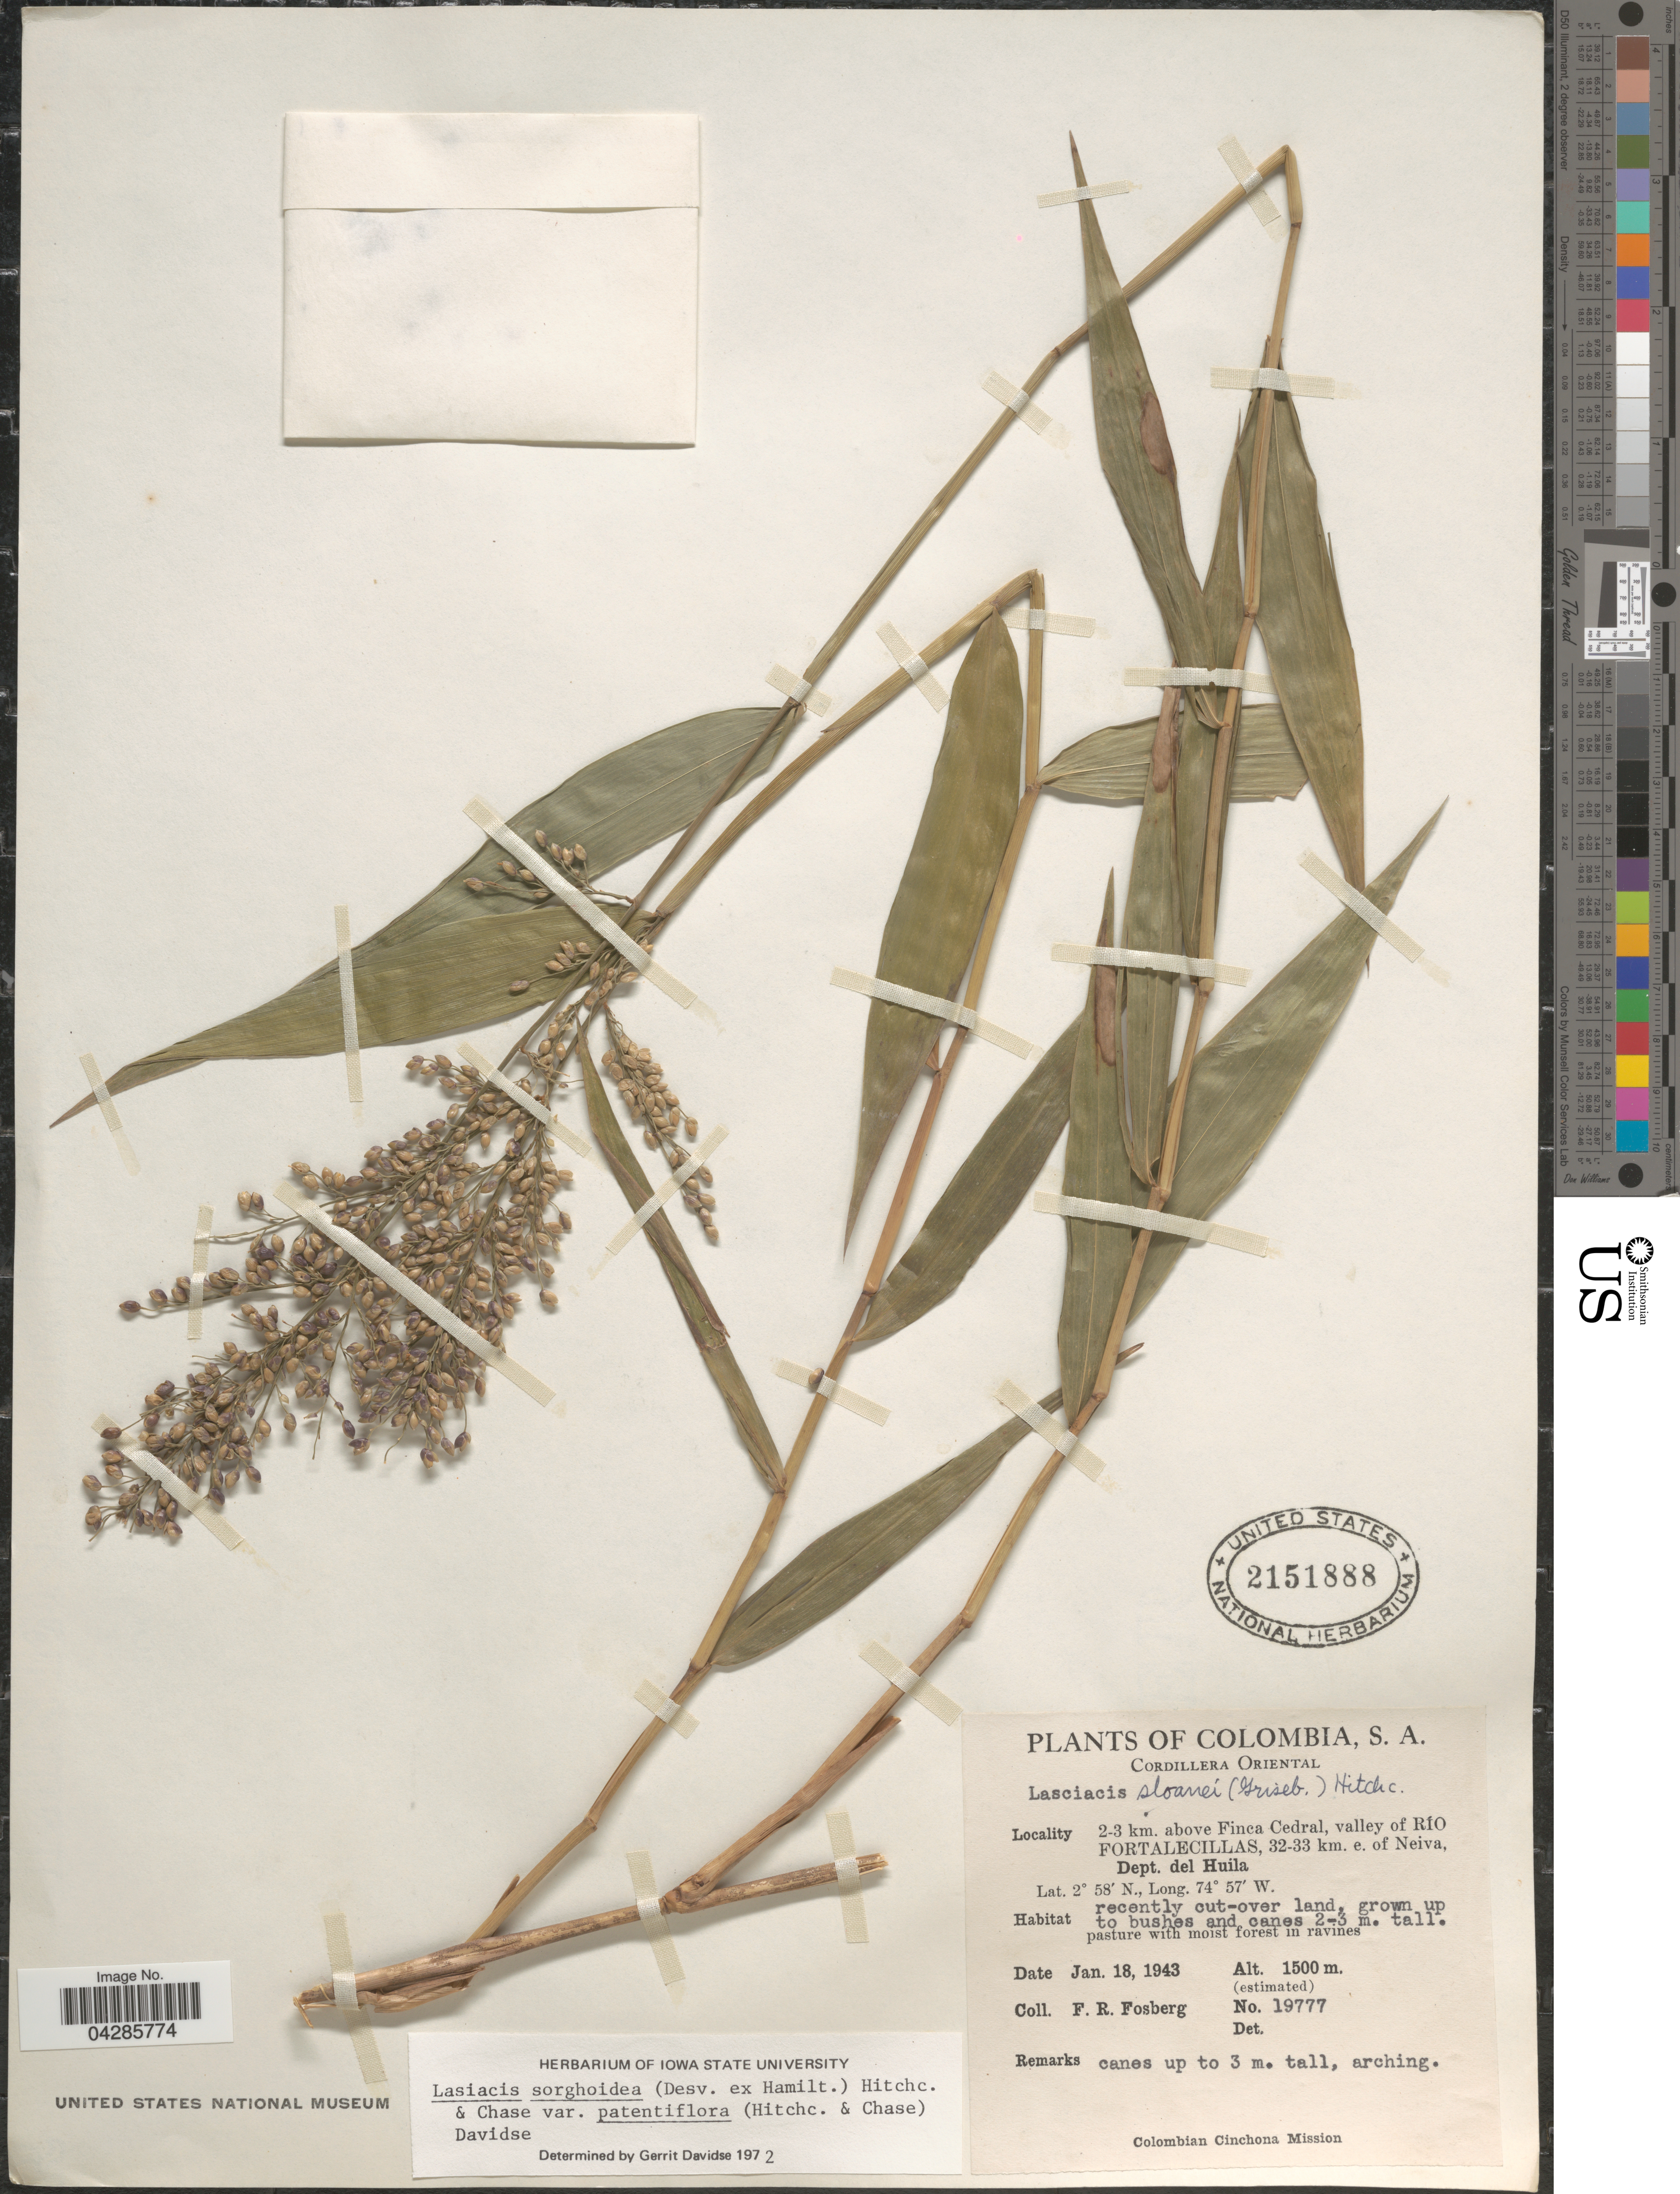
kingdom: Plantae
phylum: Tracheophyta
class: Liliopsida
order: Poales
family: Poaceae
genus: Lasiacis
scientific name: Lasiacis sorghoidea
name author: (Desv. ex Ham.) Hitchc. & Chase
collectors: F. R. Fosberg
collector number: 19777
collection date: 1943-01-18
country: Colombia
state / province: Huila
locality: Cordillera Oriental. 2.3 km. above Finca Cedral, valley of Río Fortalecillas, 32-33 km. e. of Neiva, Dept. del Huila.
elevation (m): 1500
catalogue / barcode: US 2151888